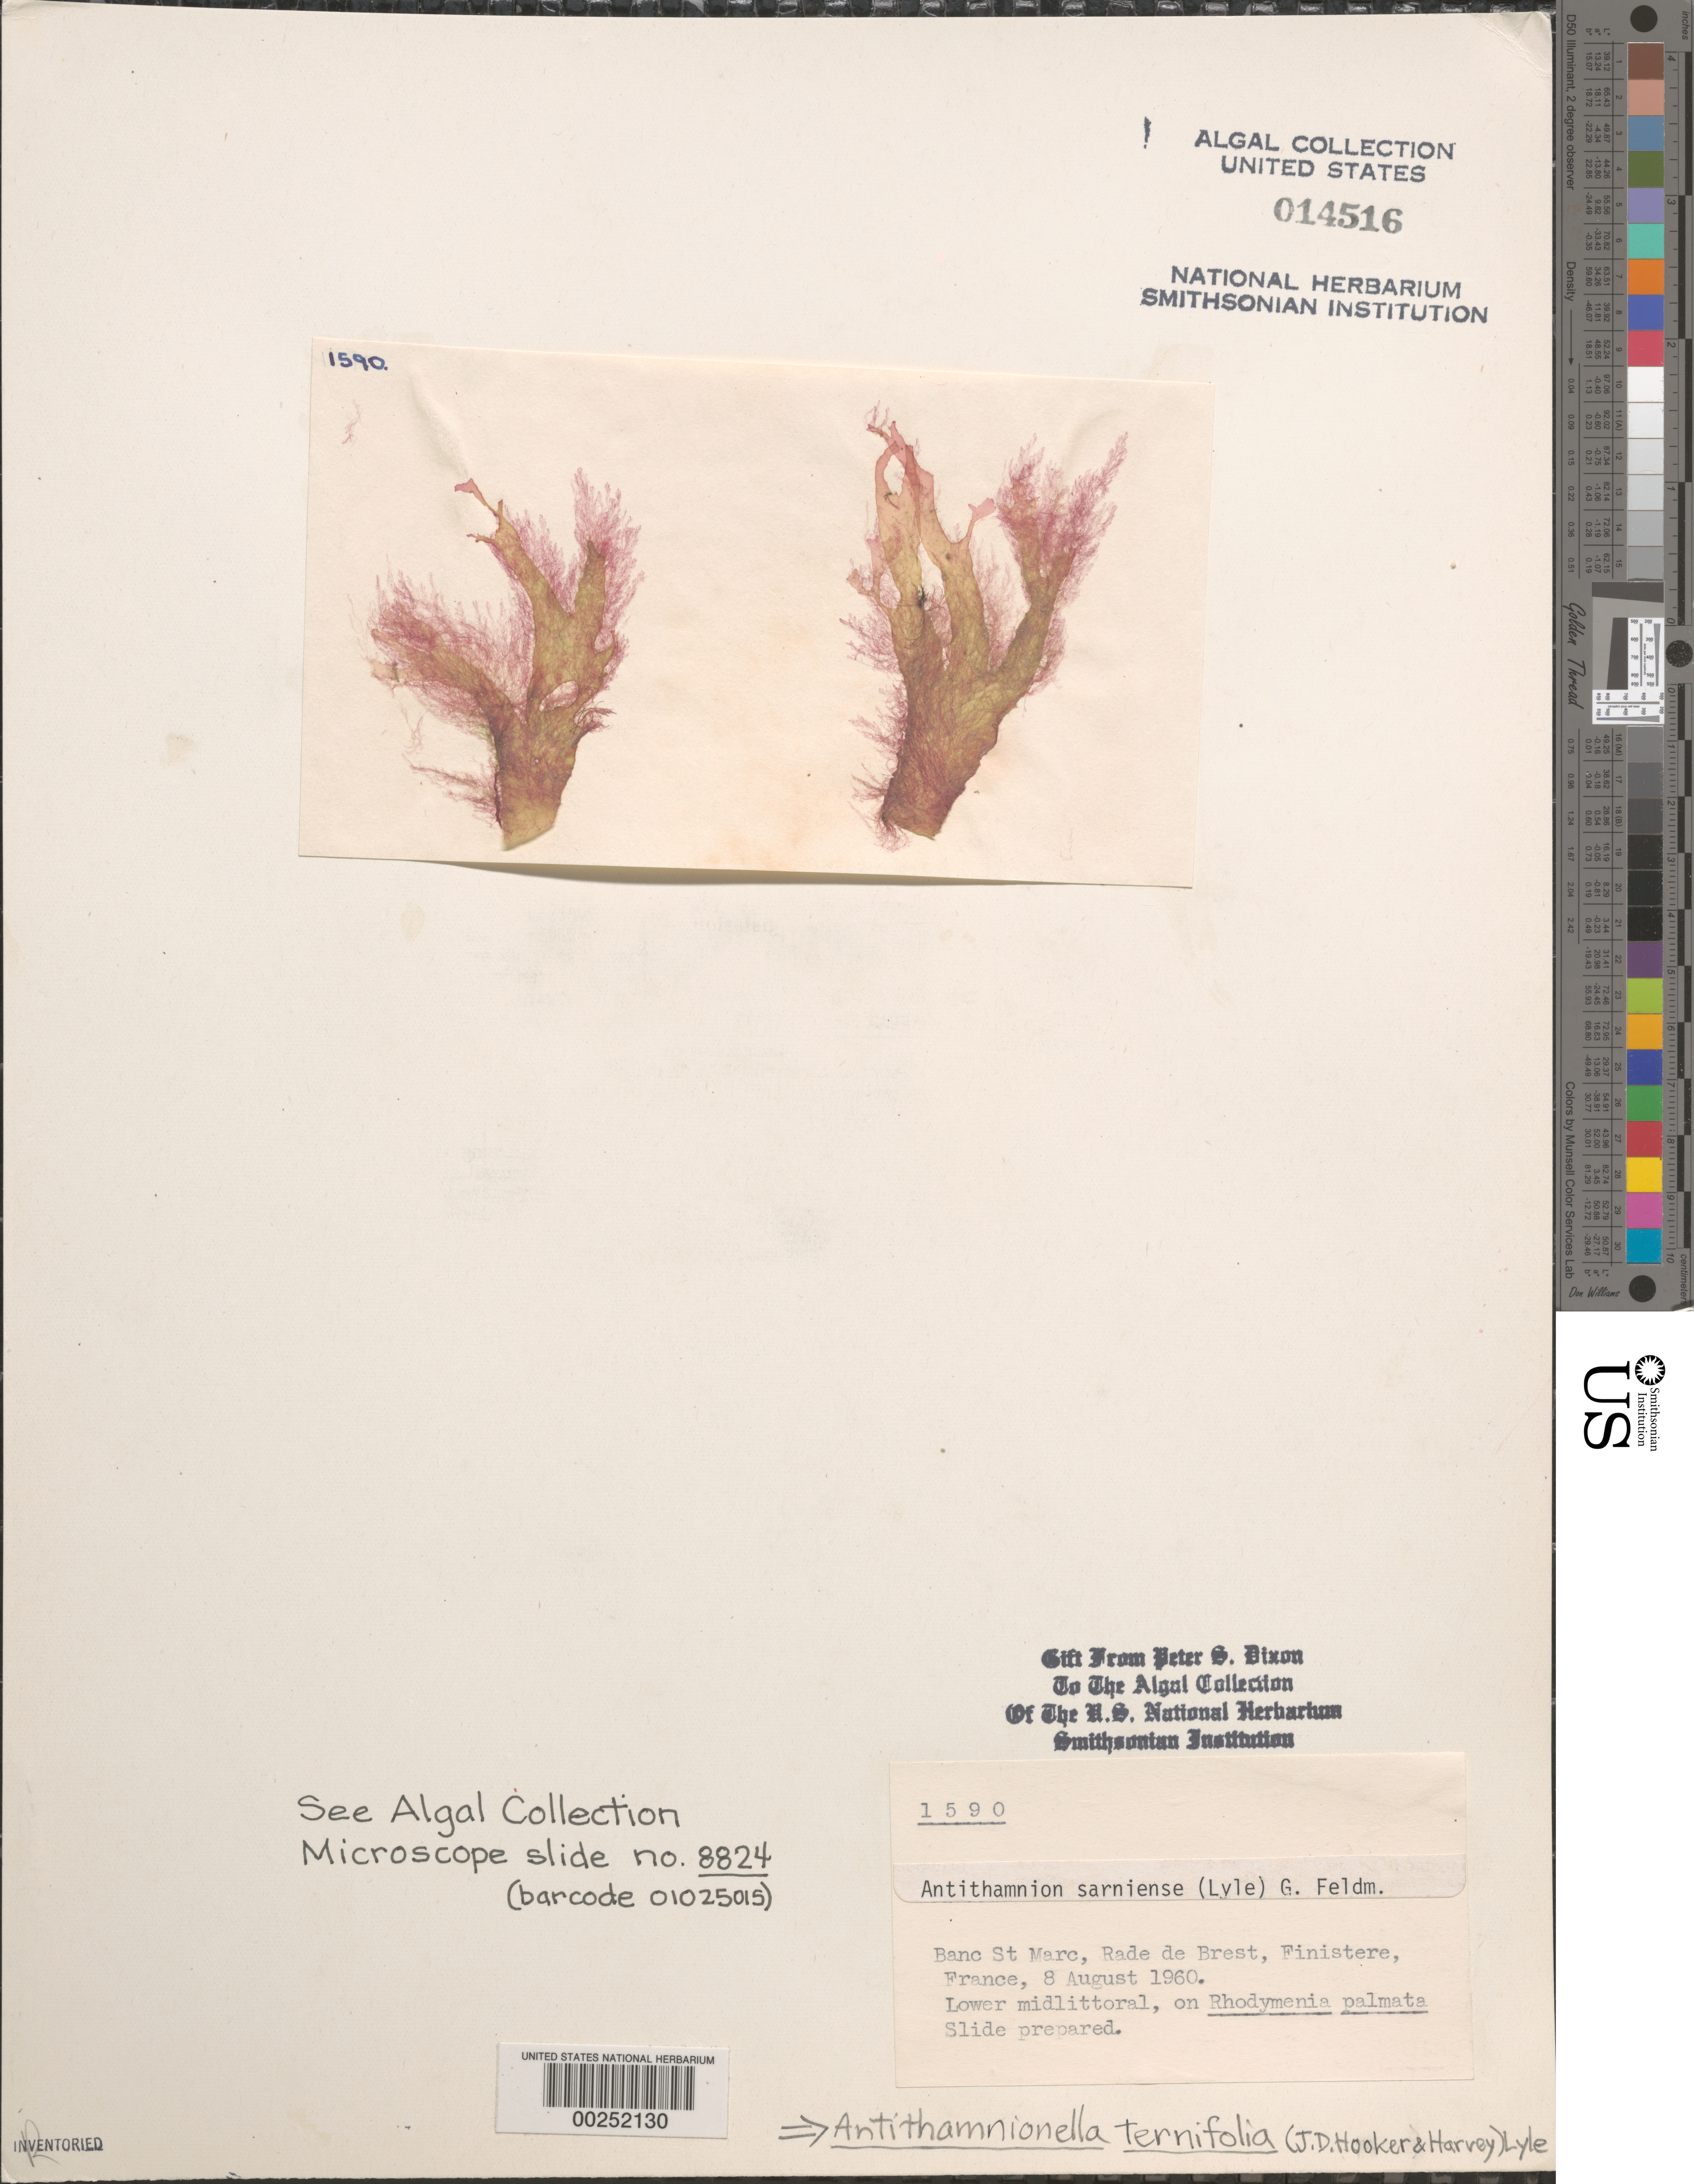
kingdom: Plantae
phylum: Rhodophyta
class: Florideophyceae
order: Ceramiales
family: Ceramiaceae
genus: Antithamnionella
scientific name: Antithamnionella ternifolia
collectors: P. S. Dixon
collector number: PSD 1590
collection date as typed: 08 Aug 1960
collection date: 1960-08-08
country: France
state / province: Bretagne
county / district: Finistère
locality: Banc St. Marc, Rade de Brest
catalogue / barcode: US 14516